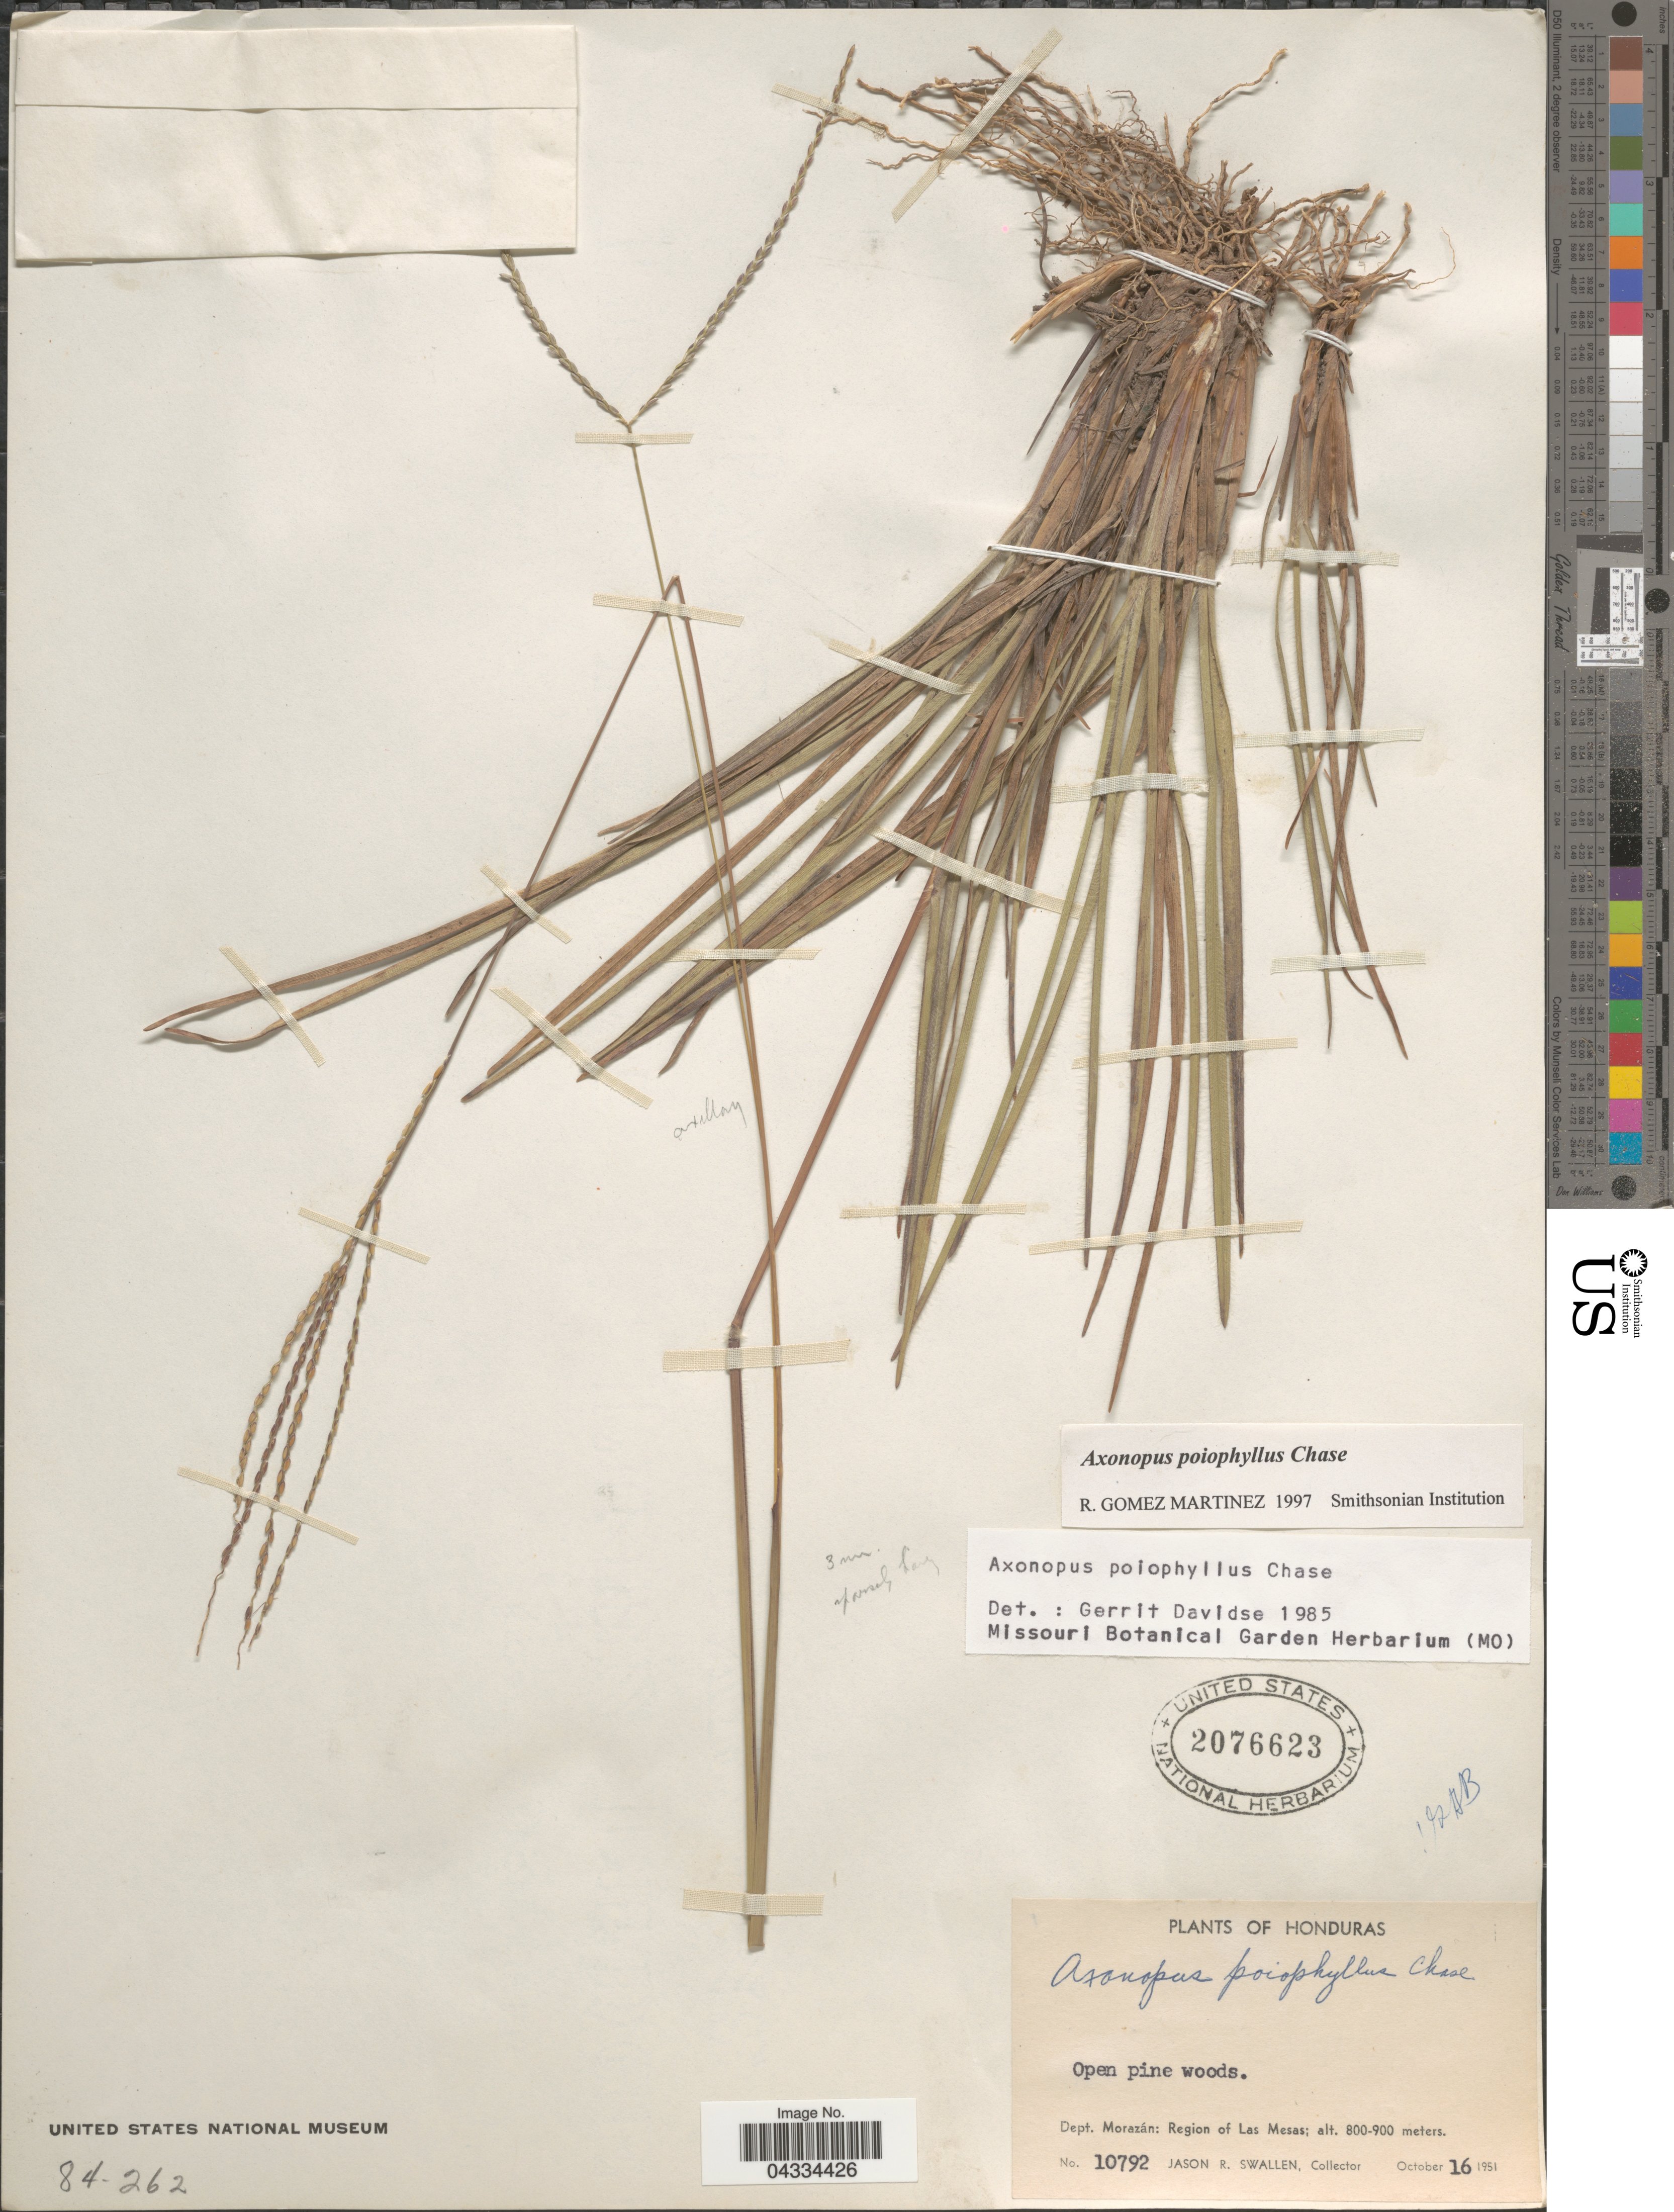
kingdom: Plantae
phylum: Tracheophyta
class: Liliopsida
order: Poales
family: Poaceae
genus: Axonopus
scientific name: Axonopus poiophyllus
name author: Chase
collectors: J. R. Swallen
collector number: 10792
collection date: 1951-10-16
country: Honduras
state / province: Fco. Morazán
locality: Dept. Morazán: Region of Las Mesas.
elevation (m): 800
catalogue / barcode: US 2076623